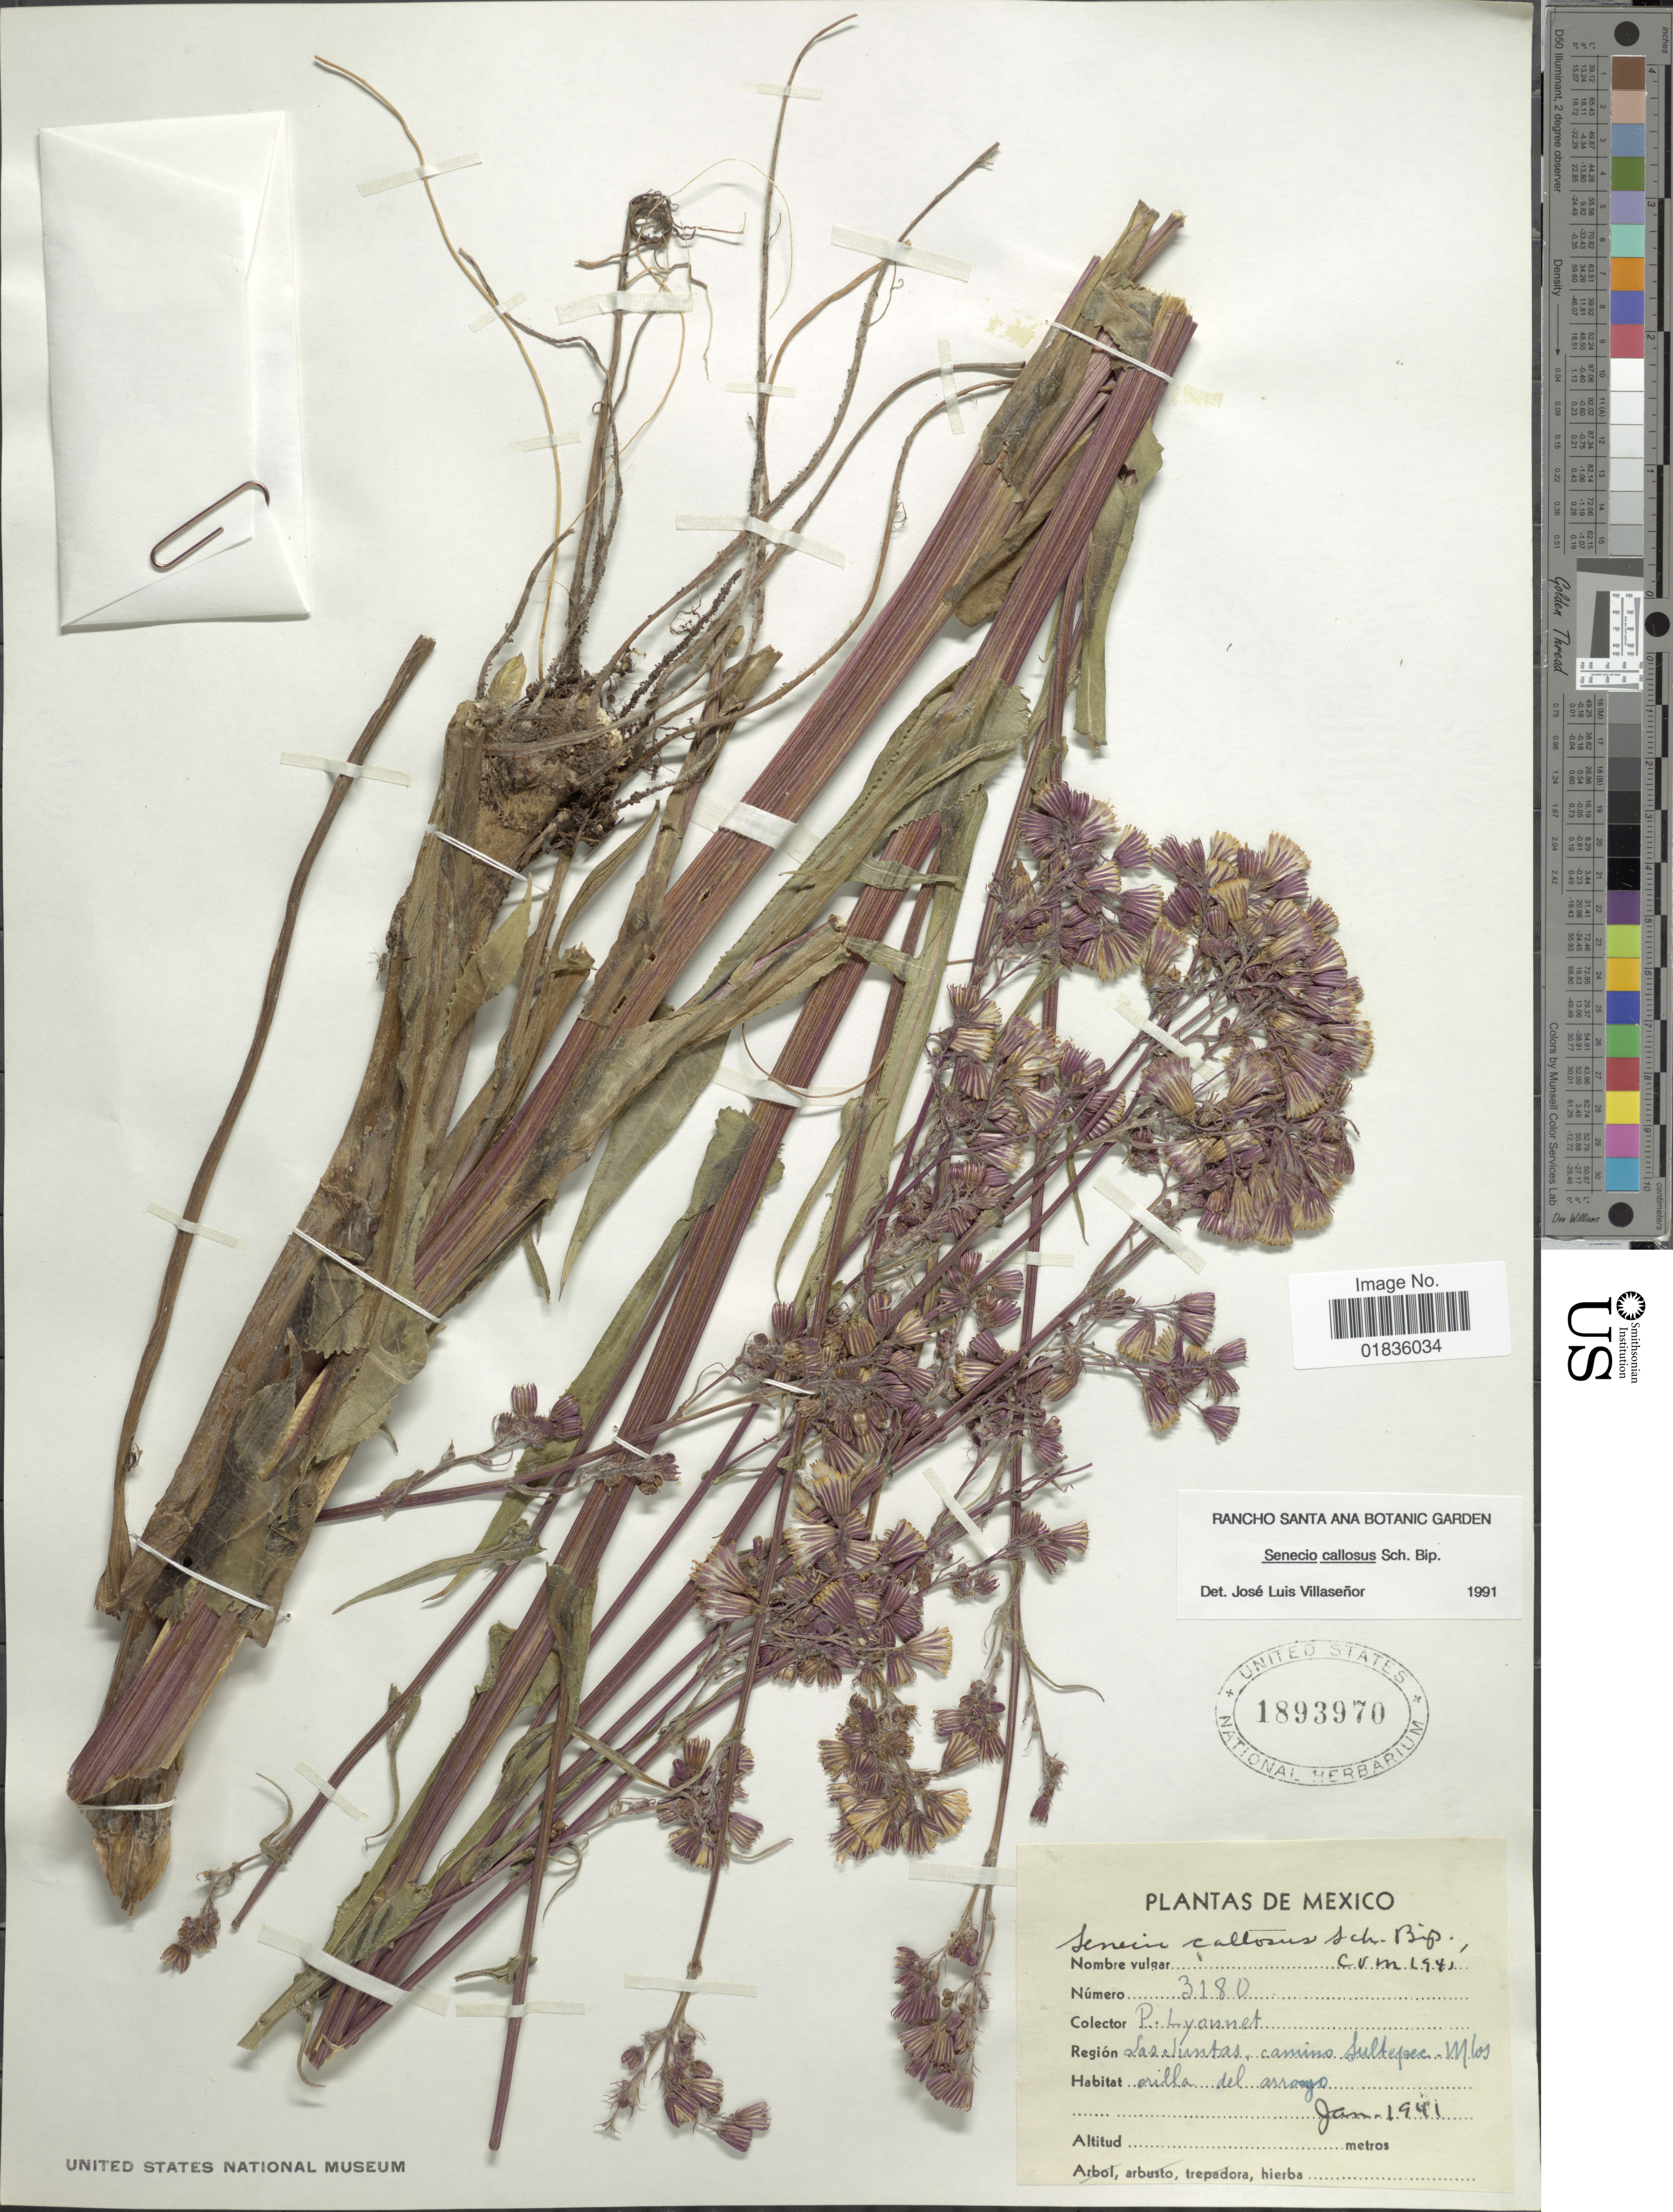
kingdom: Plantae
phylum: Tracheophyta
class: Magnoliopsida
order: Asterales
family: Asteraceae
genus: Senecio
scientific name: Senecio callosus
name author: Sch. Bip.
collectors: P. Lyonnet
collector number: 3180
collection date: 1941-01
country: Mexico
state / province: Morelos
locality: Las Juntas, camino Sultepec.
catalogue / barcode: US 1893970